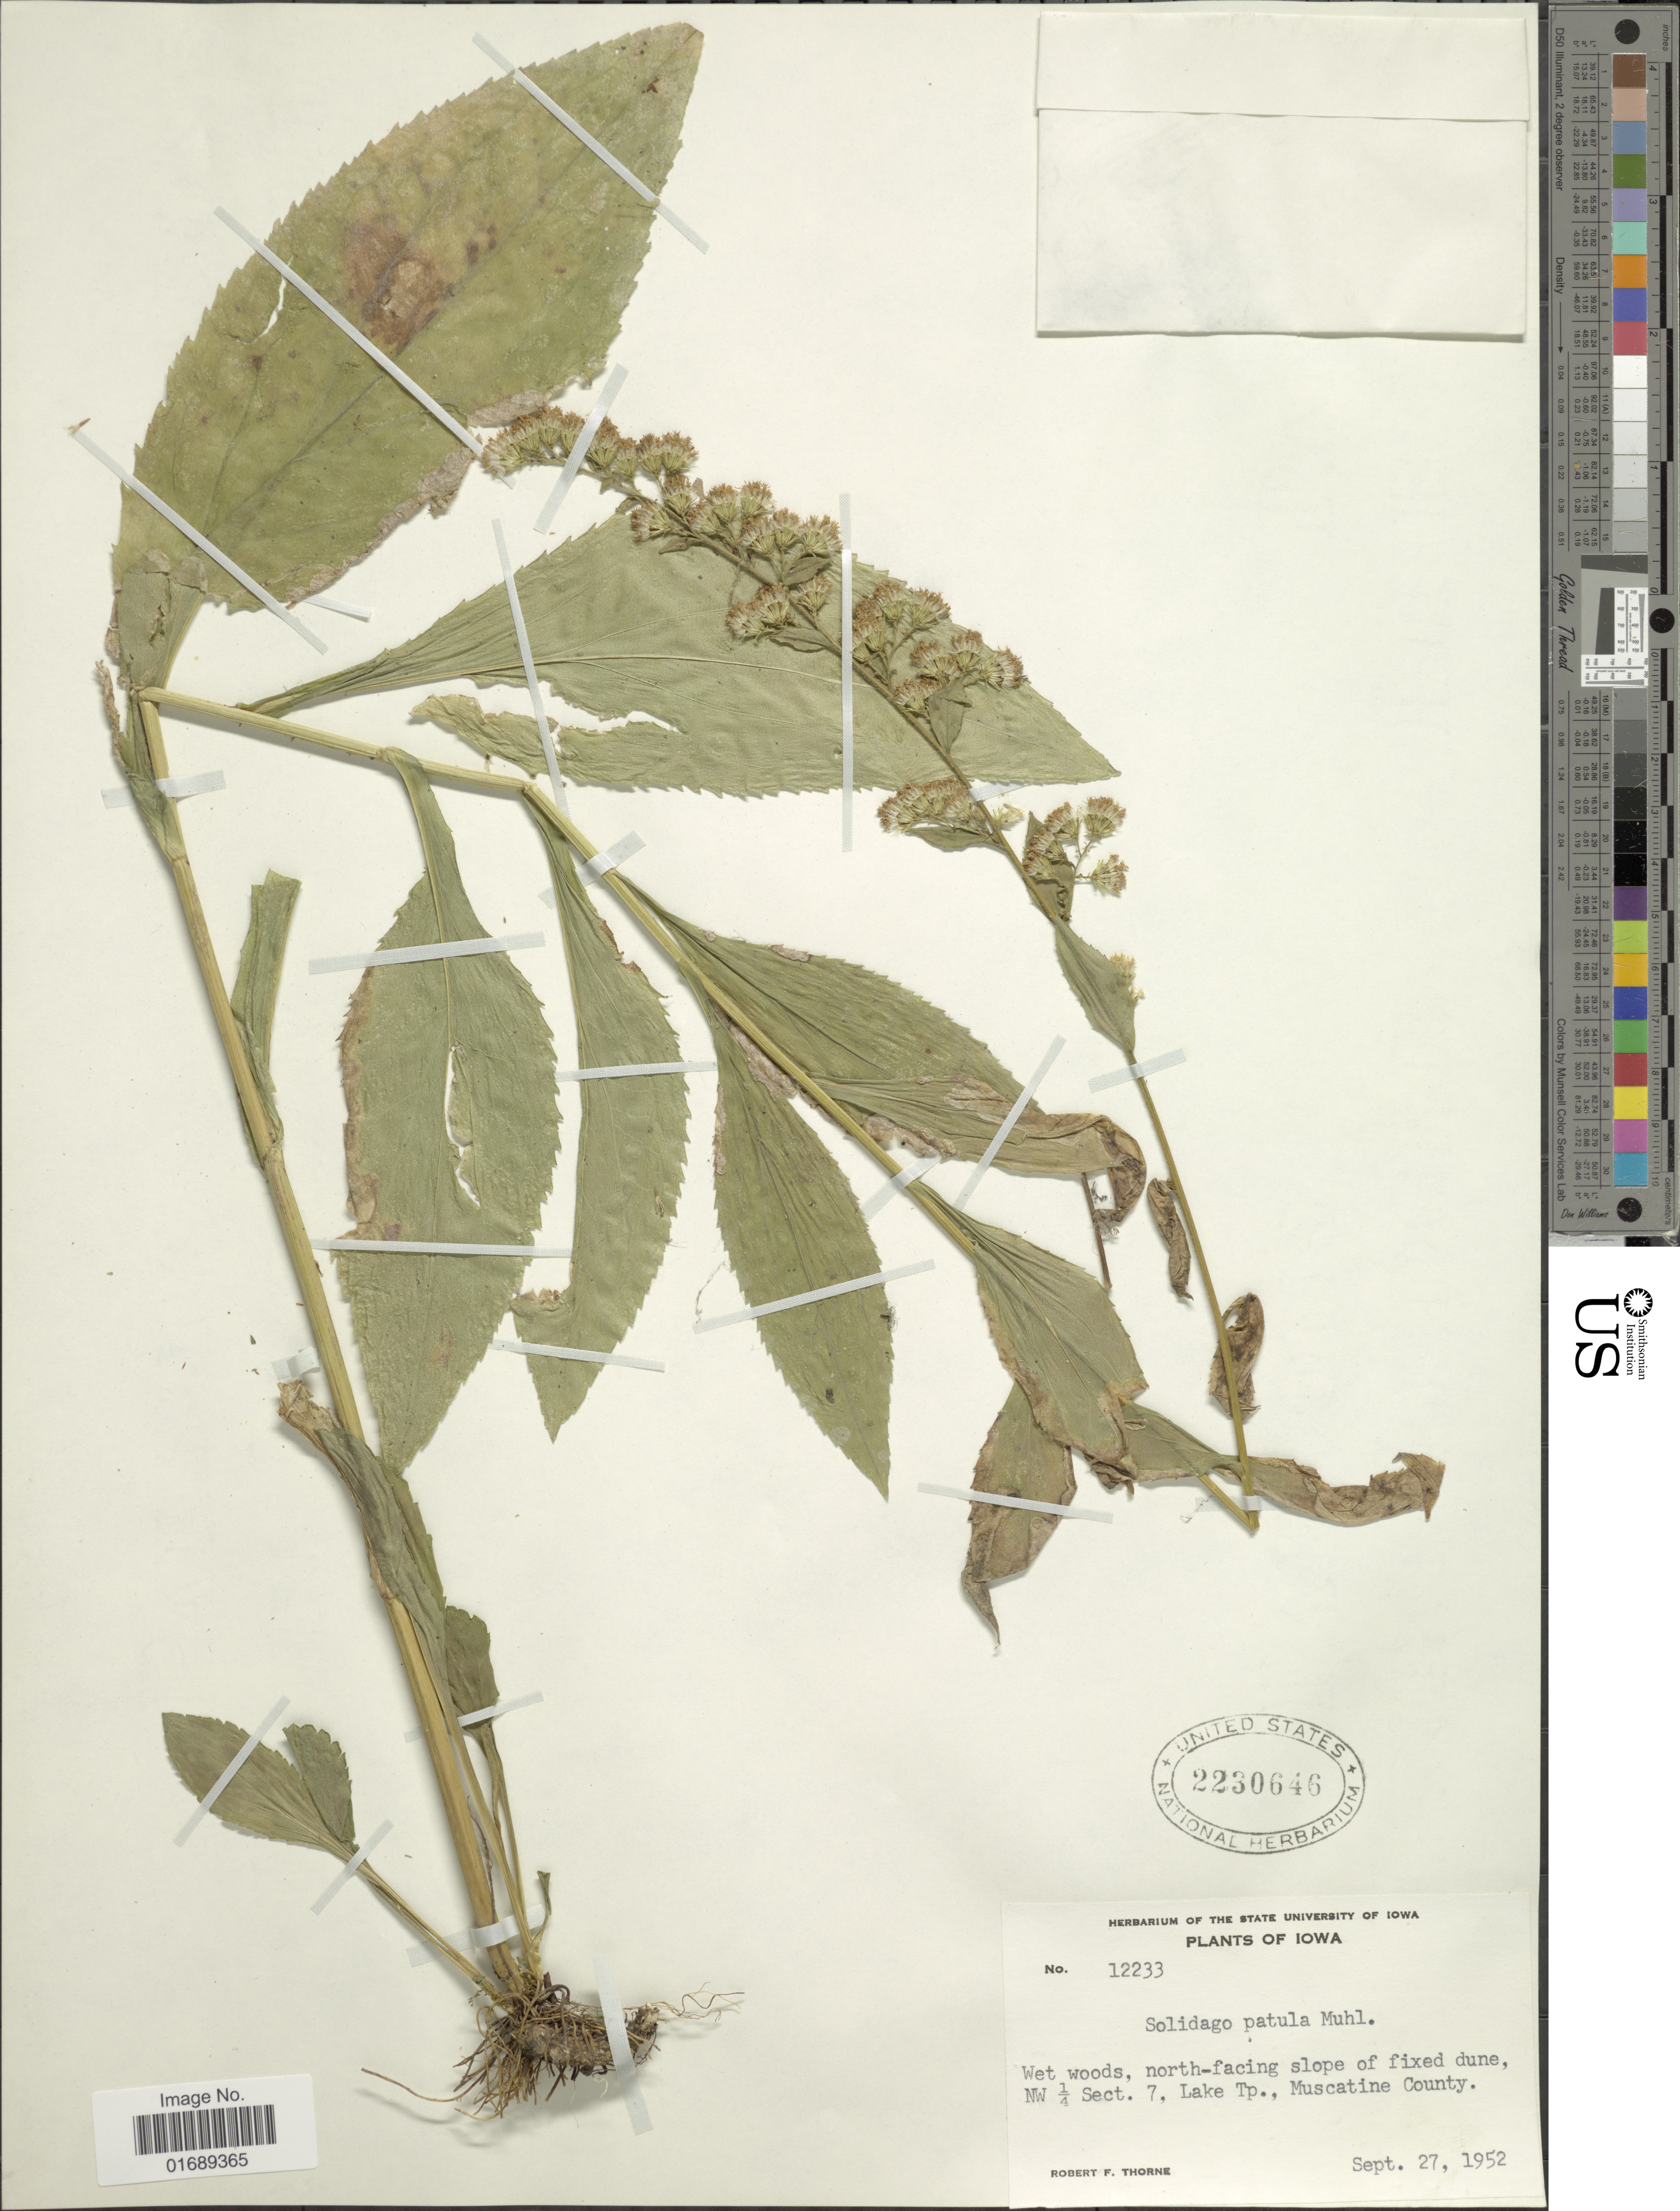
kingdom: Plantae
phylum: Tracheophyta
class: Magnoliopsida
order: Asterales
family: Asteraceae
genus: Solidago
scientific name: Solidago patula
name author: Muhl. ex Willd.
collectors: R. F. Thorne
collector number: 12233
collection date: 1952-09-27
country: United States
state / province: Iowa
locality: Wet woods, north-facing slope of fixed dune, NW ¼ Sect. 7, Lake Tp., Muscatine County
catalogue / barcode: US 2230646